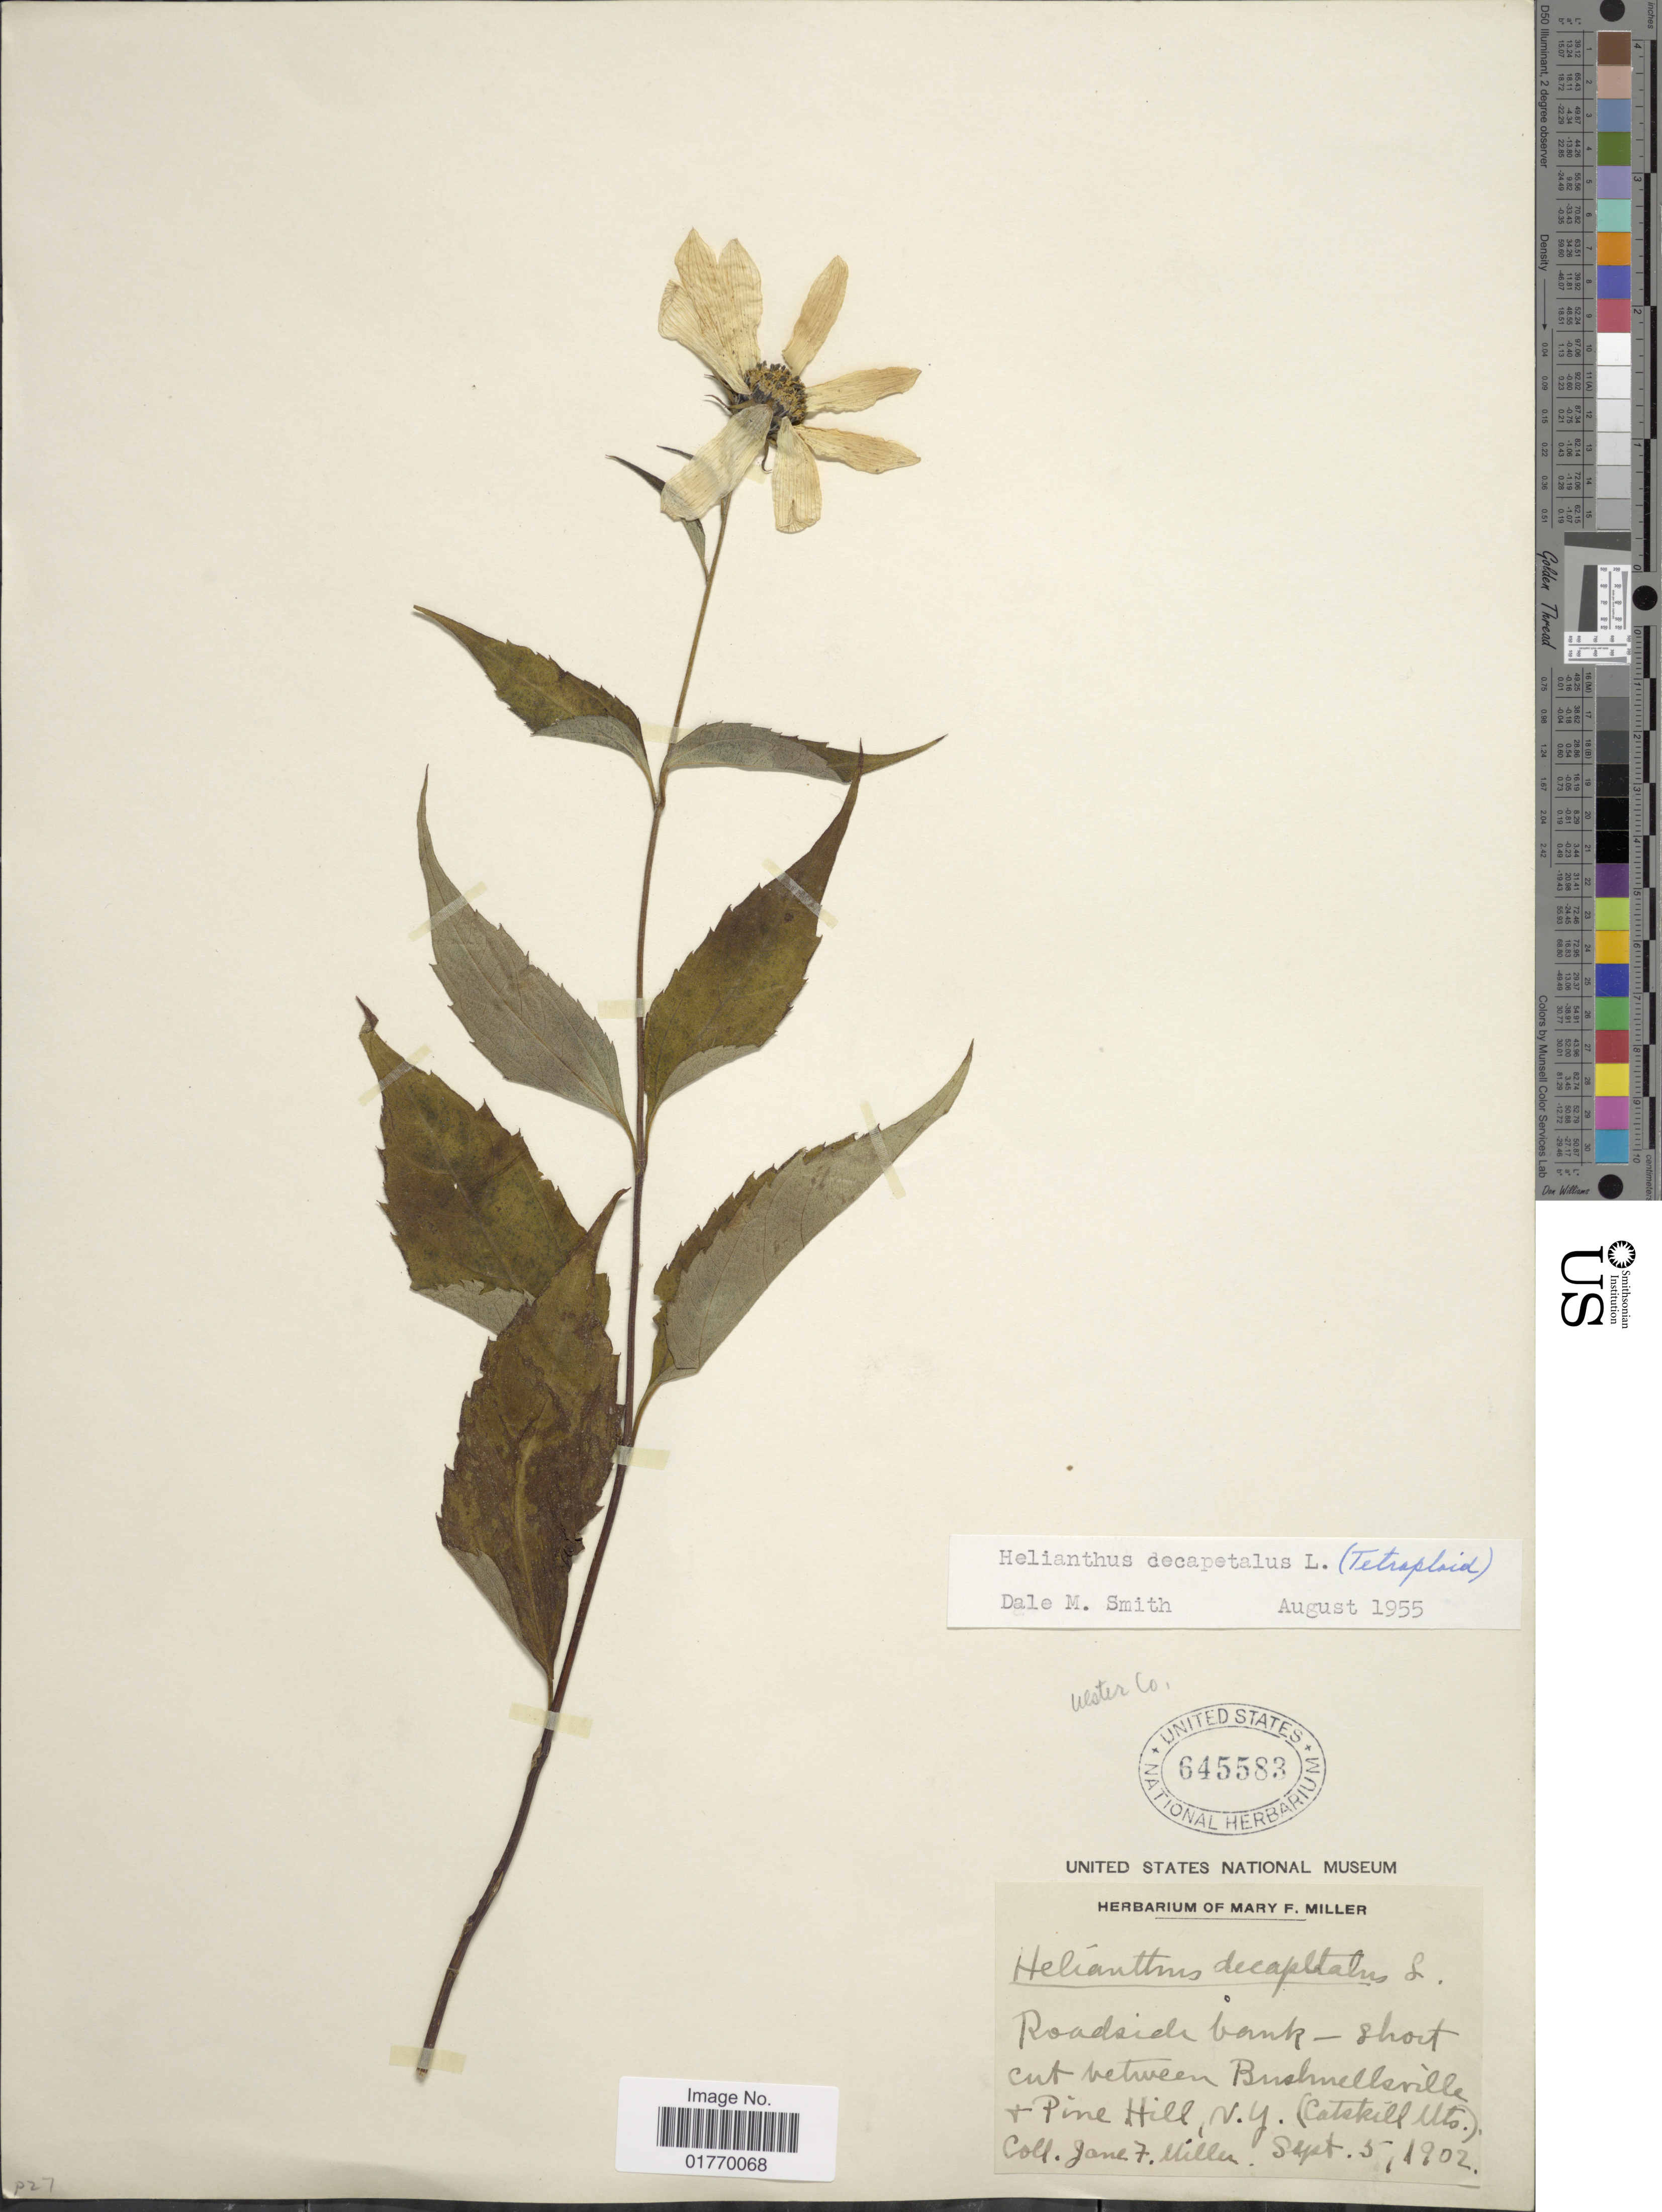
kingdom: Plantae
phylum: Tracheophyta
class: Magnoliopsida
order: Asterales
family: Asteraceae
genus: Helianthus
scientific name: Helianthus decapetalus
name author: L.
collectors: J. F. Miller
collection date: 1902-09-05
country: United States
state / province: New York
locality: Roadside camp, Short cut between Bushmellsville & Pine Hill, N. Y. (Catskill Mts.)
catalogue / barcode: US 645583